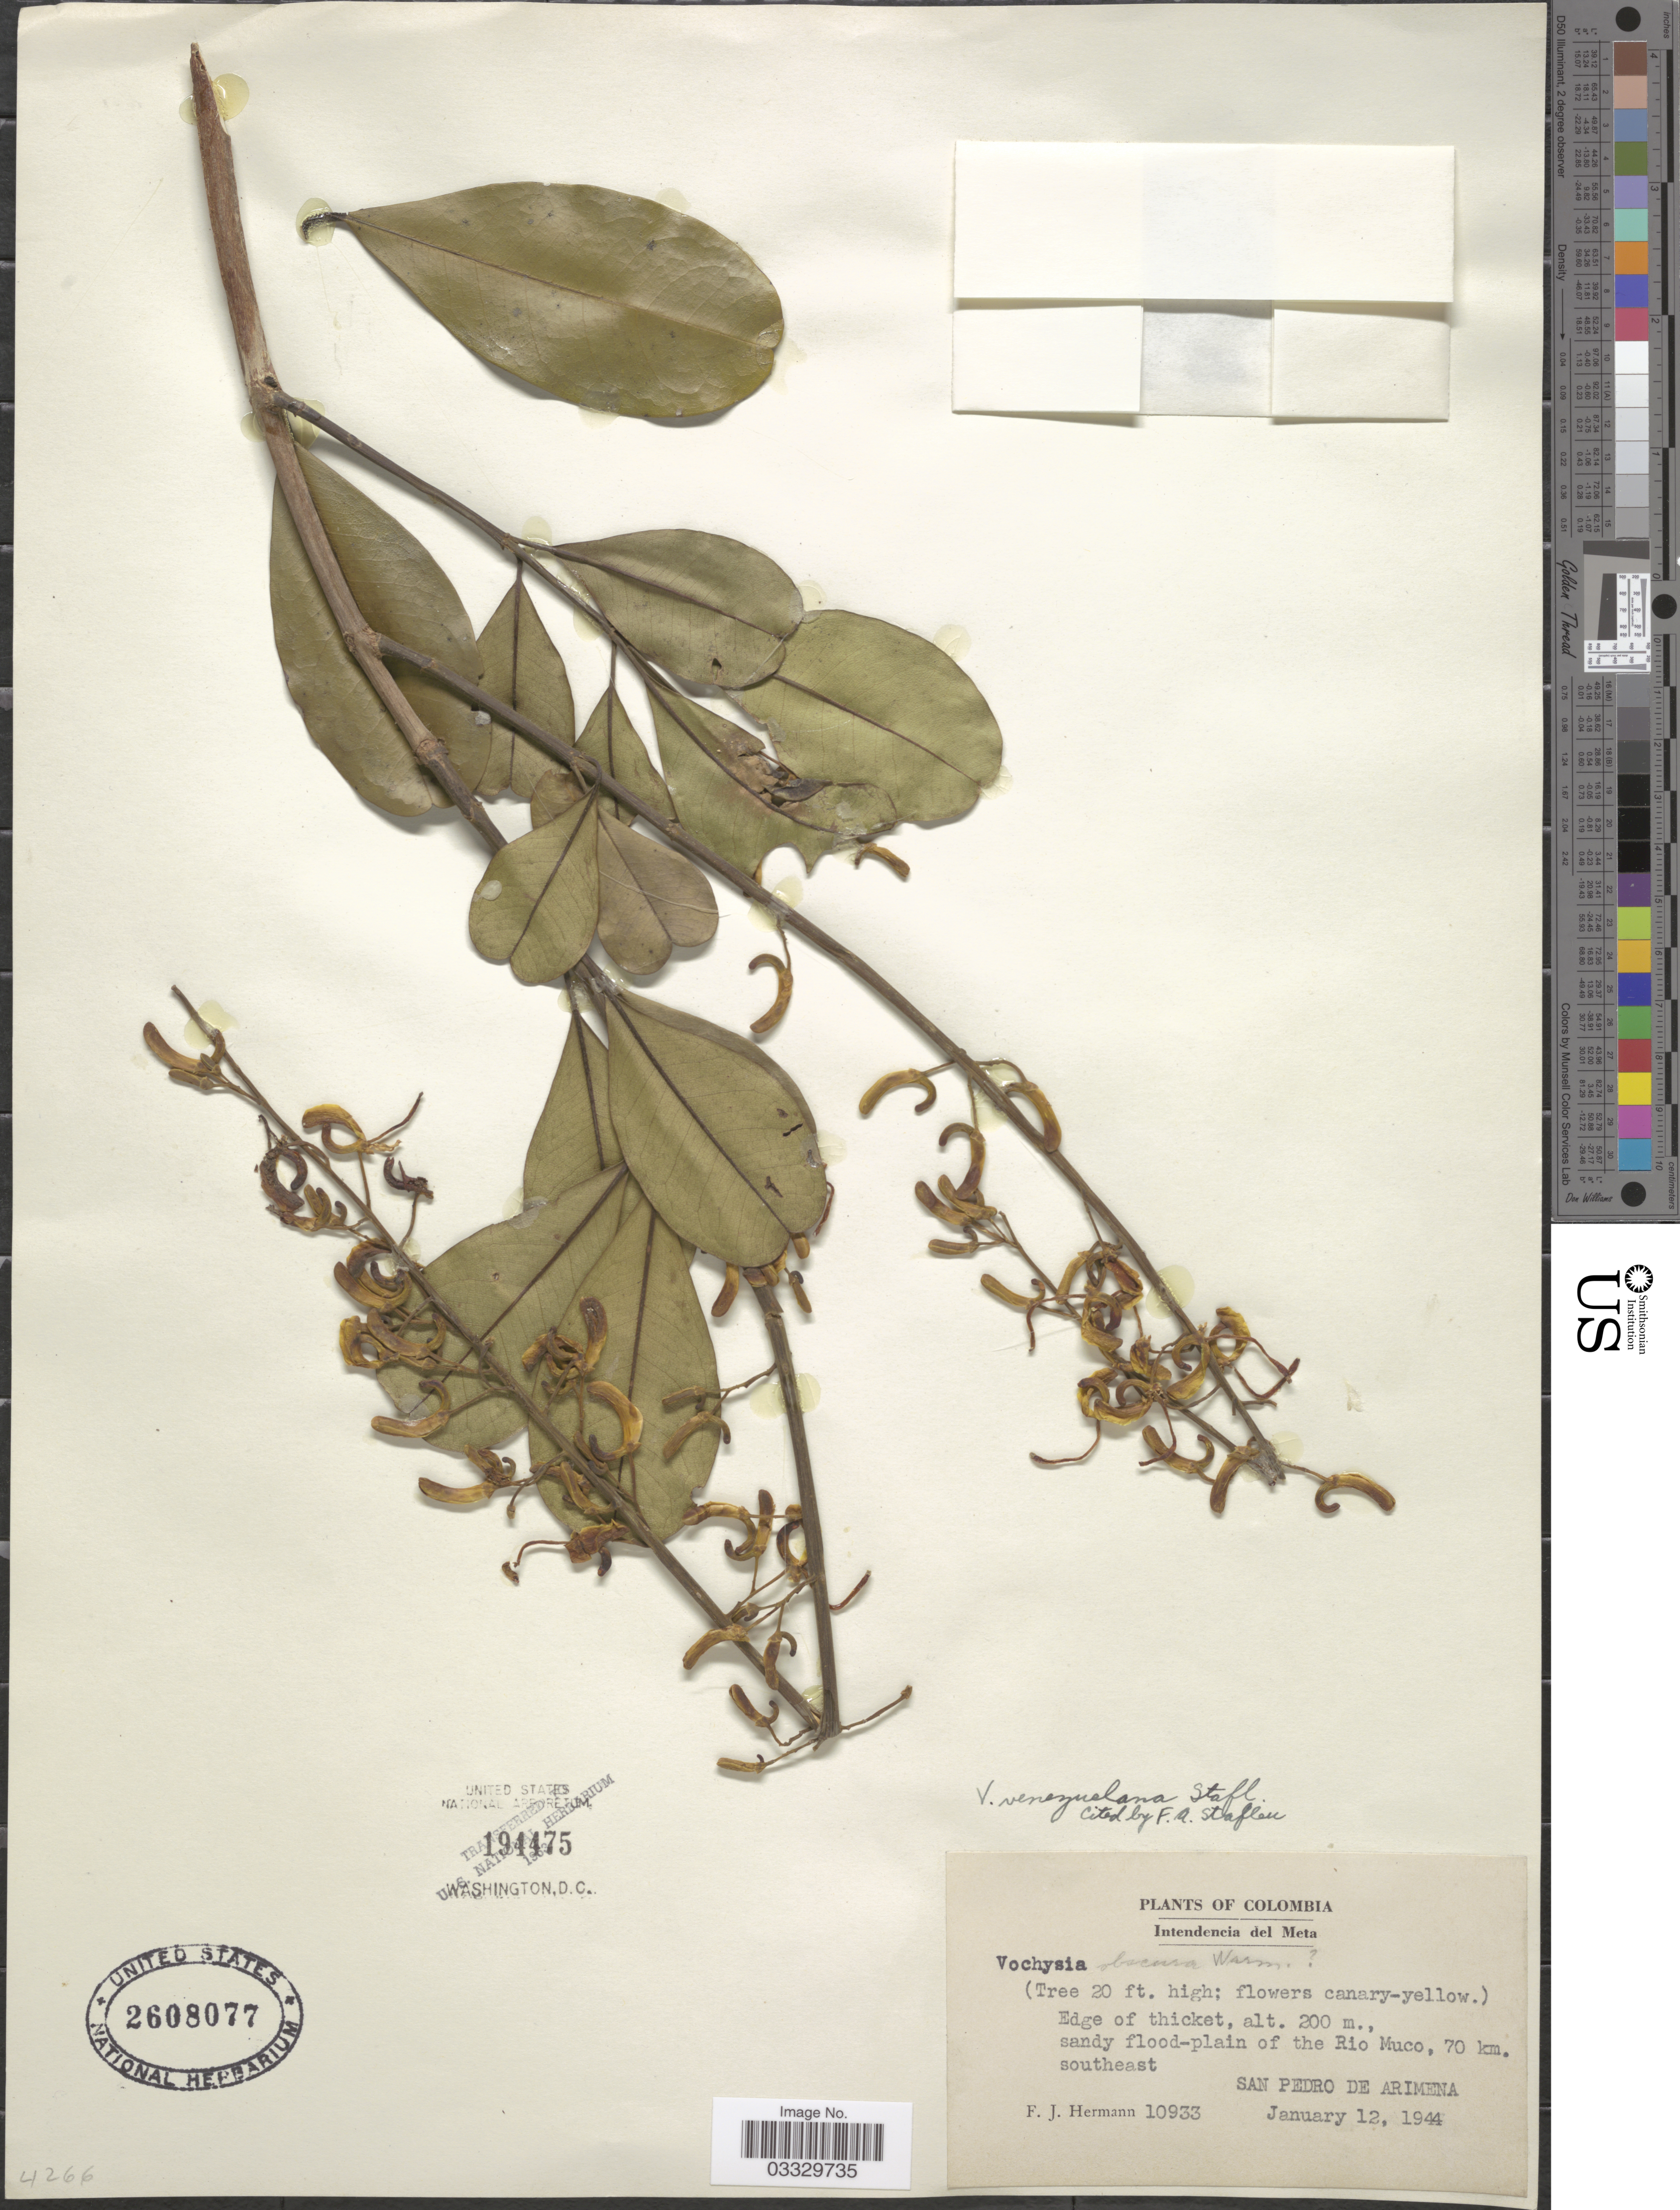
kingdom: Plantae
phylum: Tracheophyta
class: Magnoliopsida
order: Myrtales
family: Vochysiaceae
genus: Vochysia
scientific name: Vochysia venezuelana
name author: Stafleu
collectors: F. J. Hermann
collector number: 10933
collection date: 1944-01-12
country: Colombia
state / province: Meta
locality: Intendencia del Meta. Rio Muco, 70 km. southeast San Pedro de Arimena.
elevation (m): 200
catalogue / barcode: US 2608077